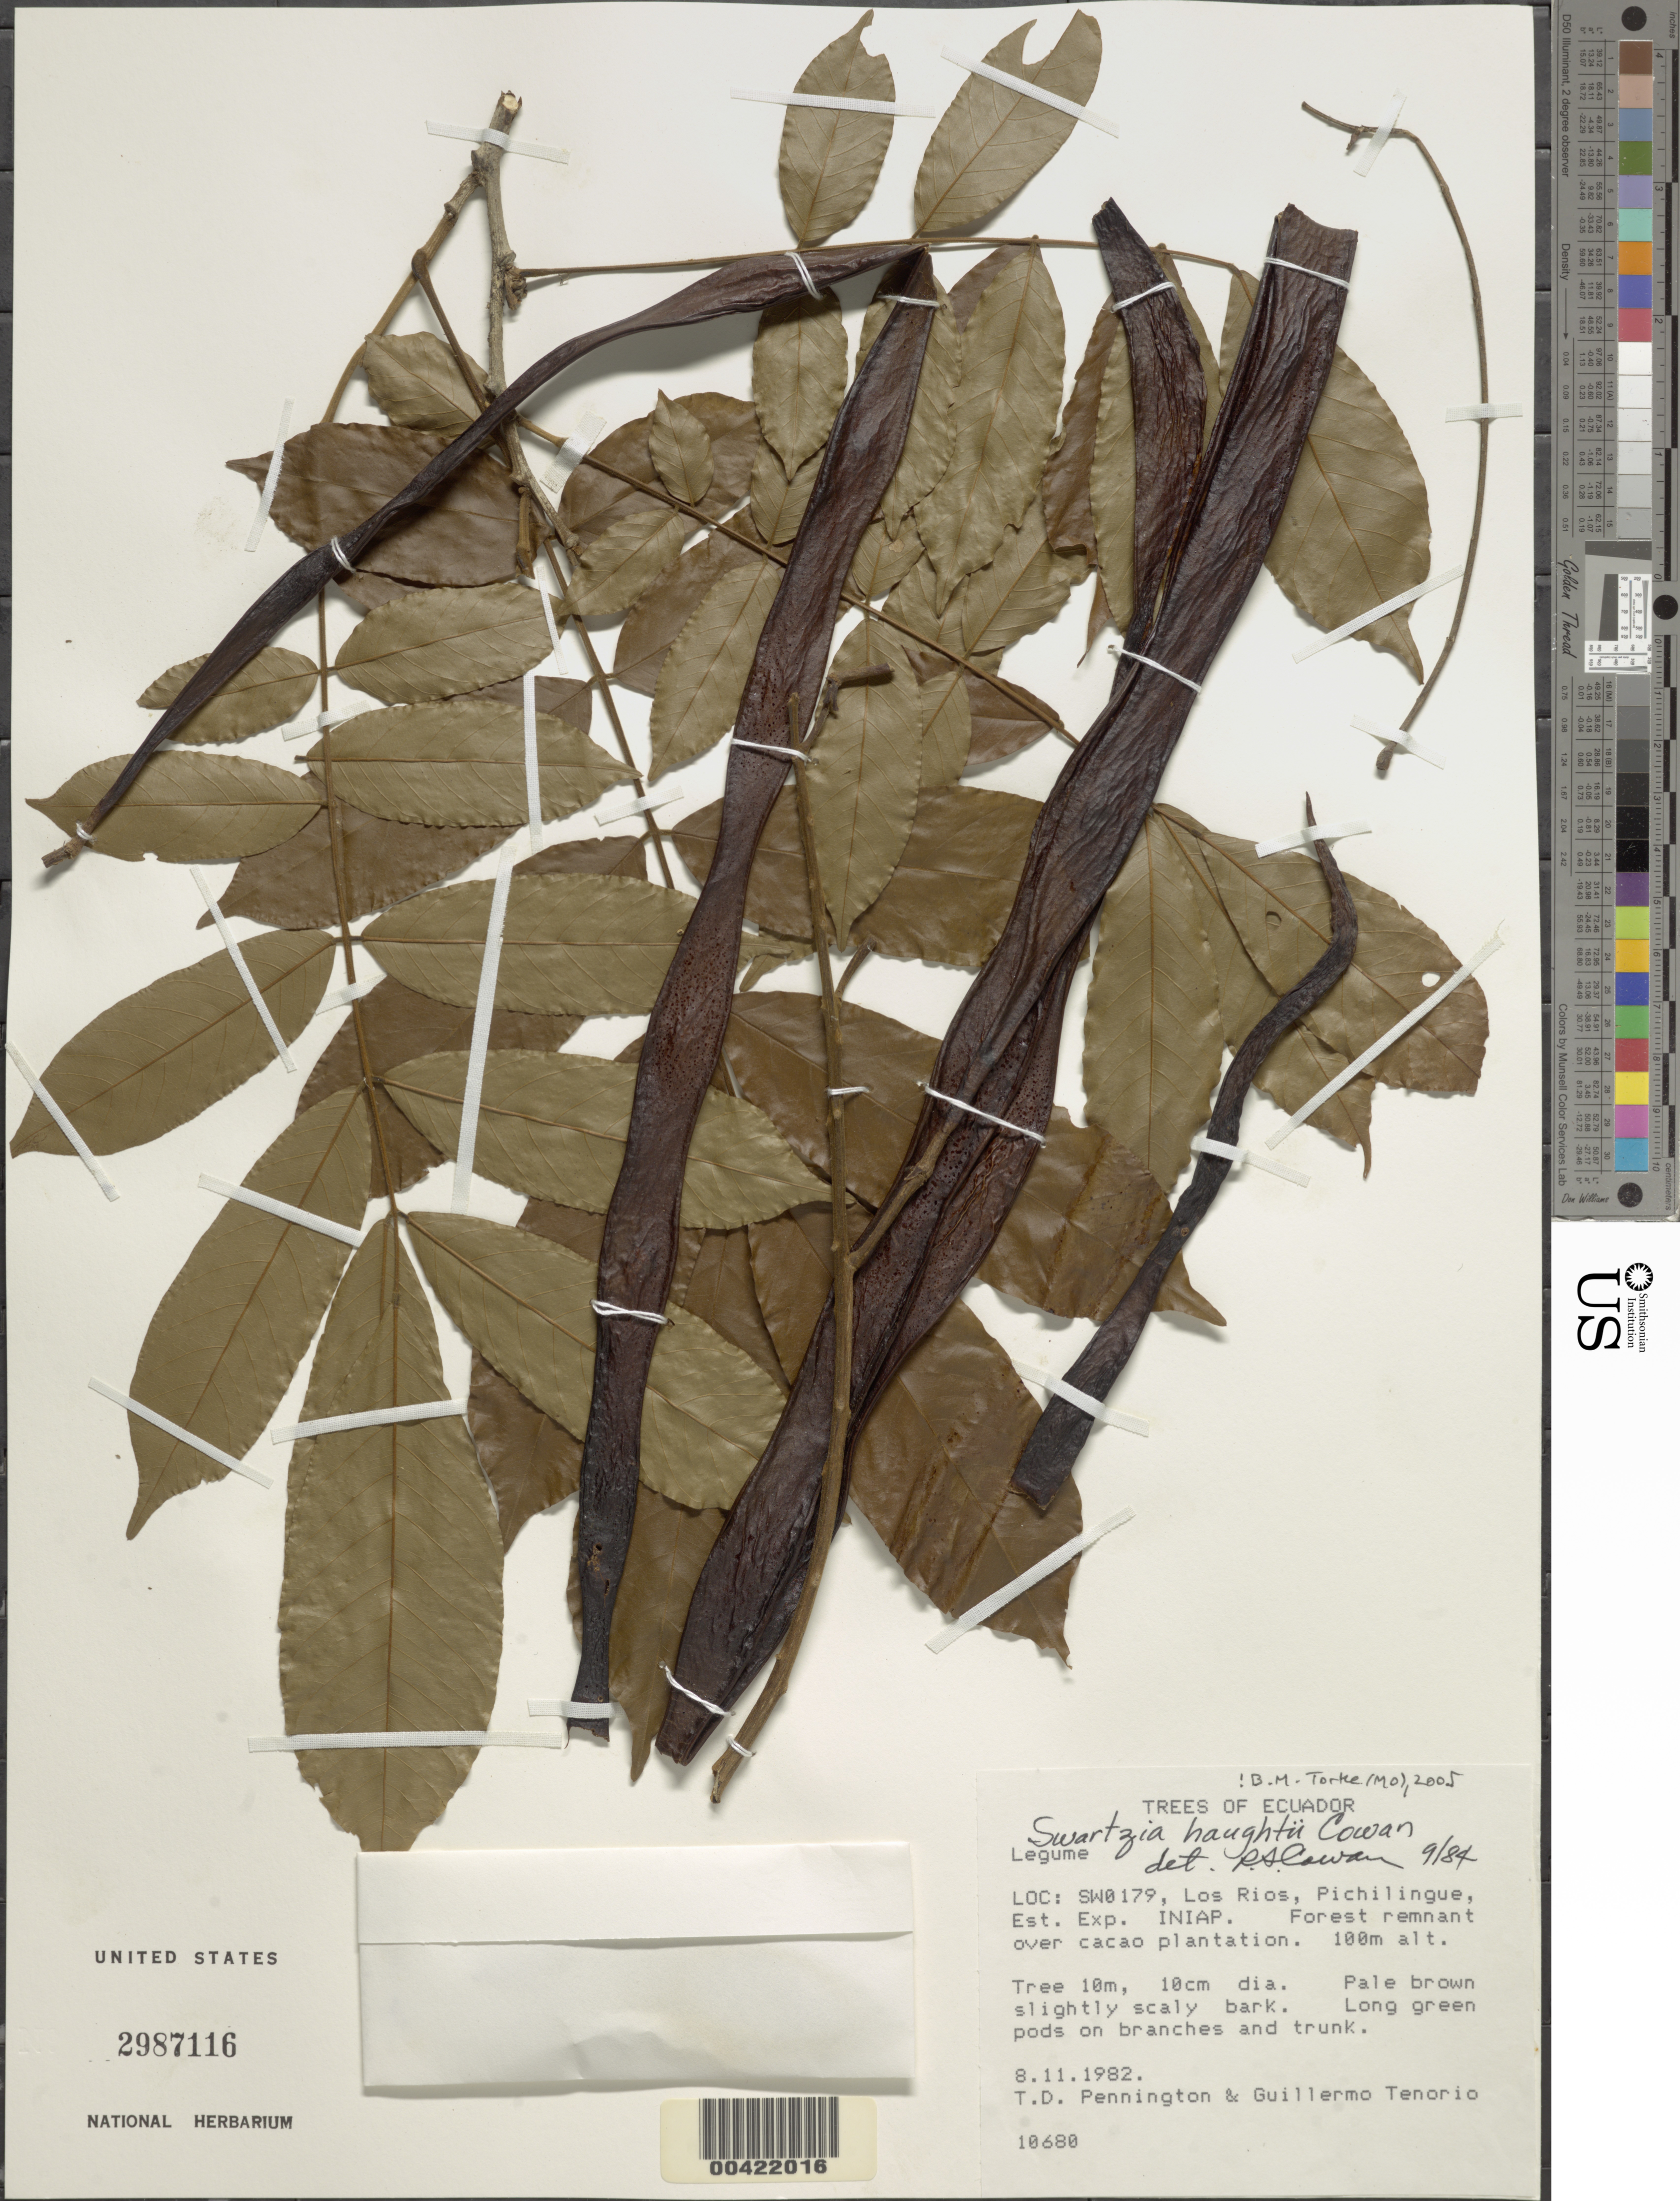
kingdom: Plantae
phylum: Tracheophyta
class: Magnoliopsida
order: Fabales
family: Fabaceae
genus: Swartzia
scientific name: Swartzia haughtii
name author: R.S. Cowan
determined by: Cowan, R. S.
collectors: T. D. Pennington & G. Tenorio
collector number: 10680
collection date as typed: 08 Nov 1982 or 11 Aug 1982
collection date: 1982-08-11 or 1982-11-08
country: Ecuador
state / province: Los Ríos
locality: Pichilingue; est. exp. iniap; sw0179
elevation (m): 100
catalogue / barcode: US 2987116